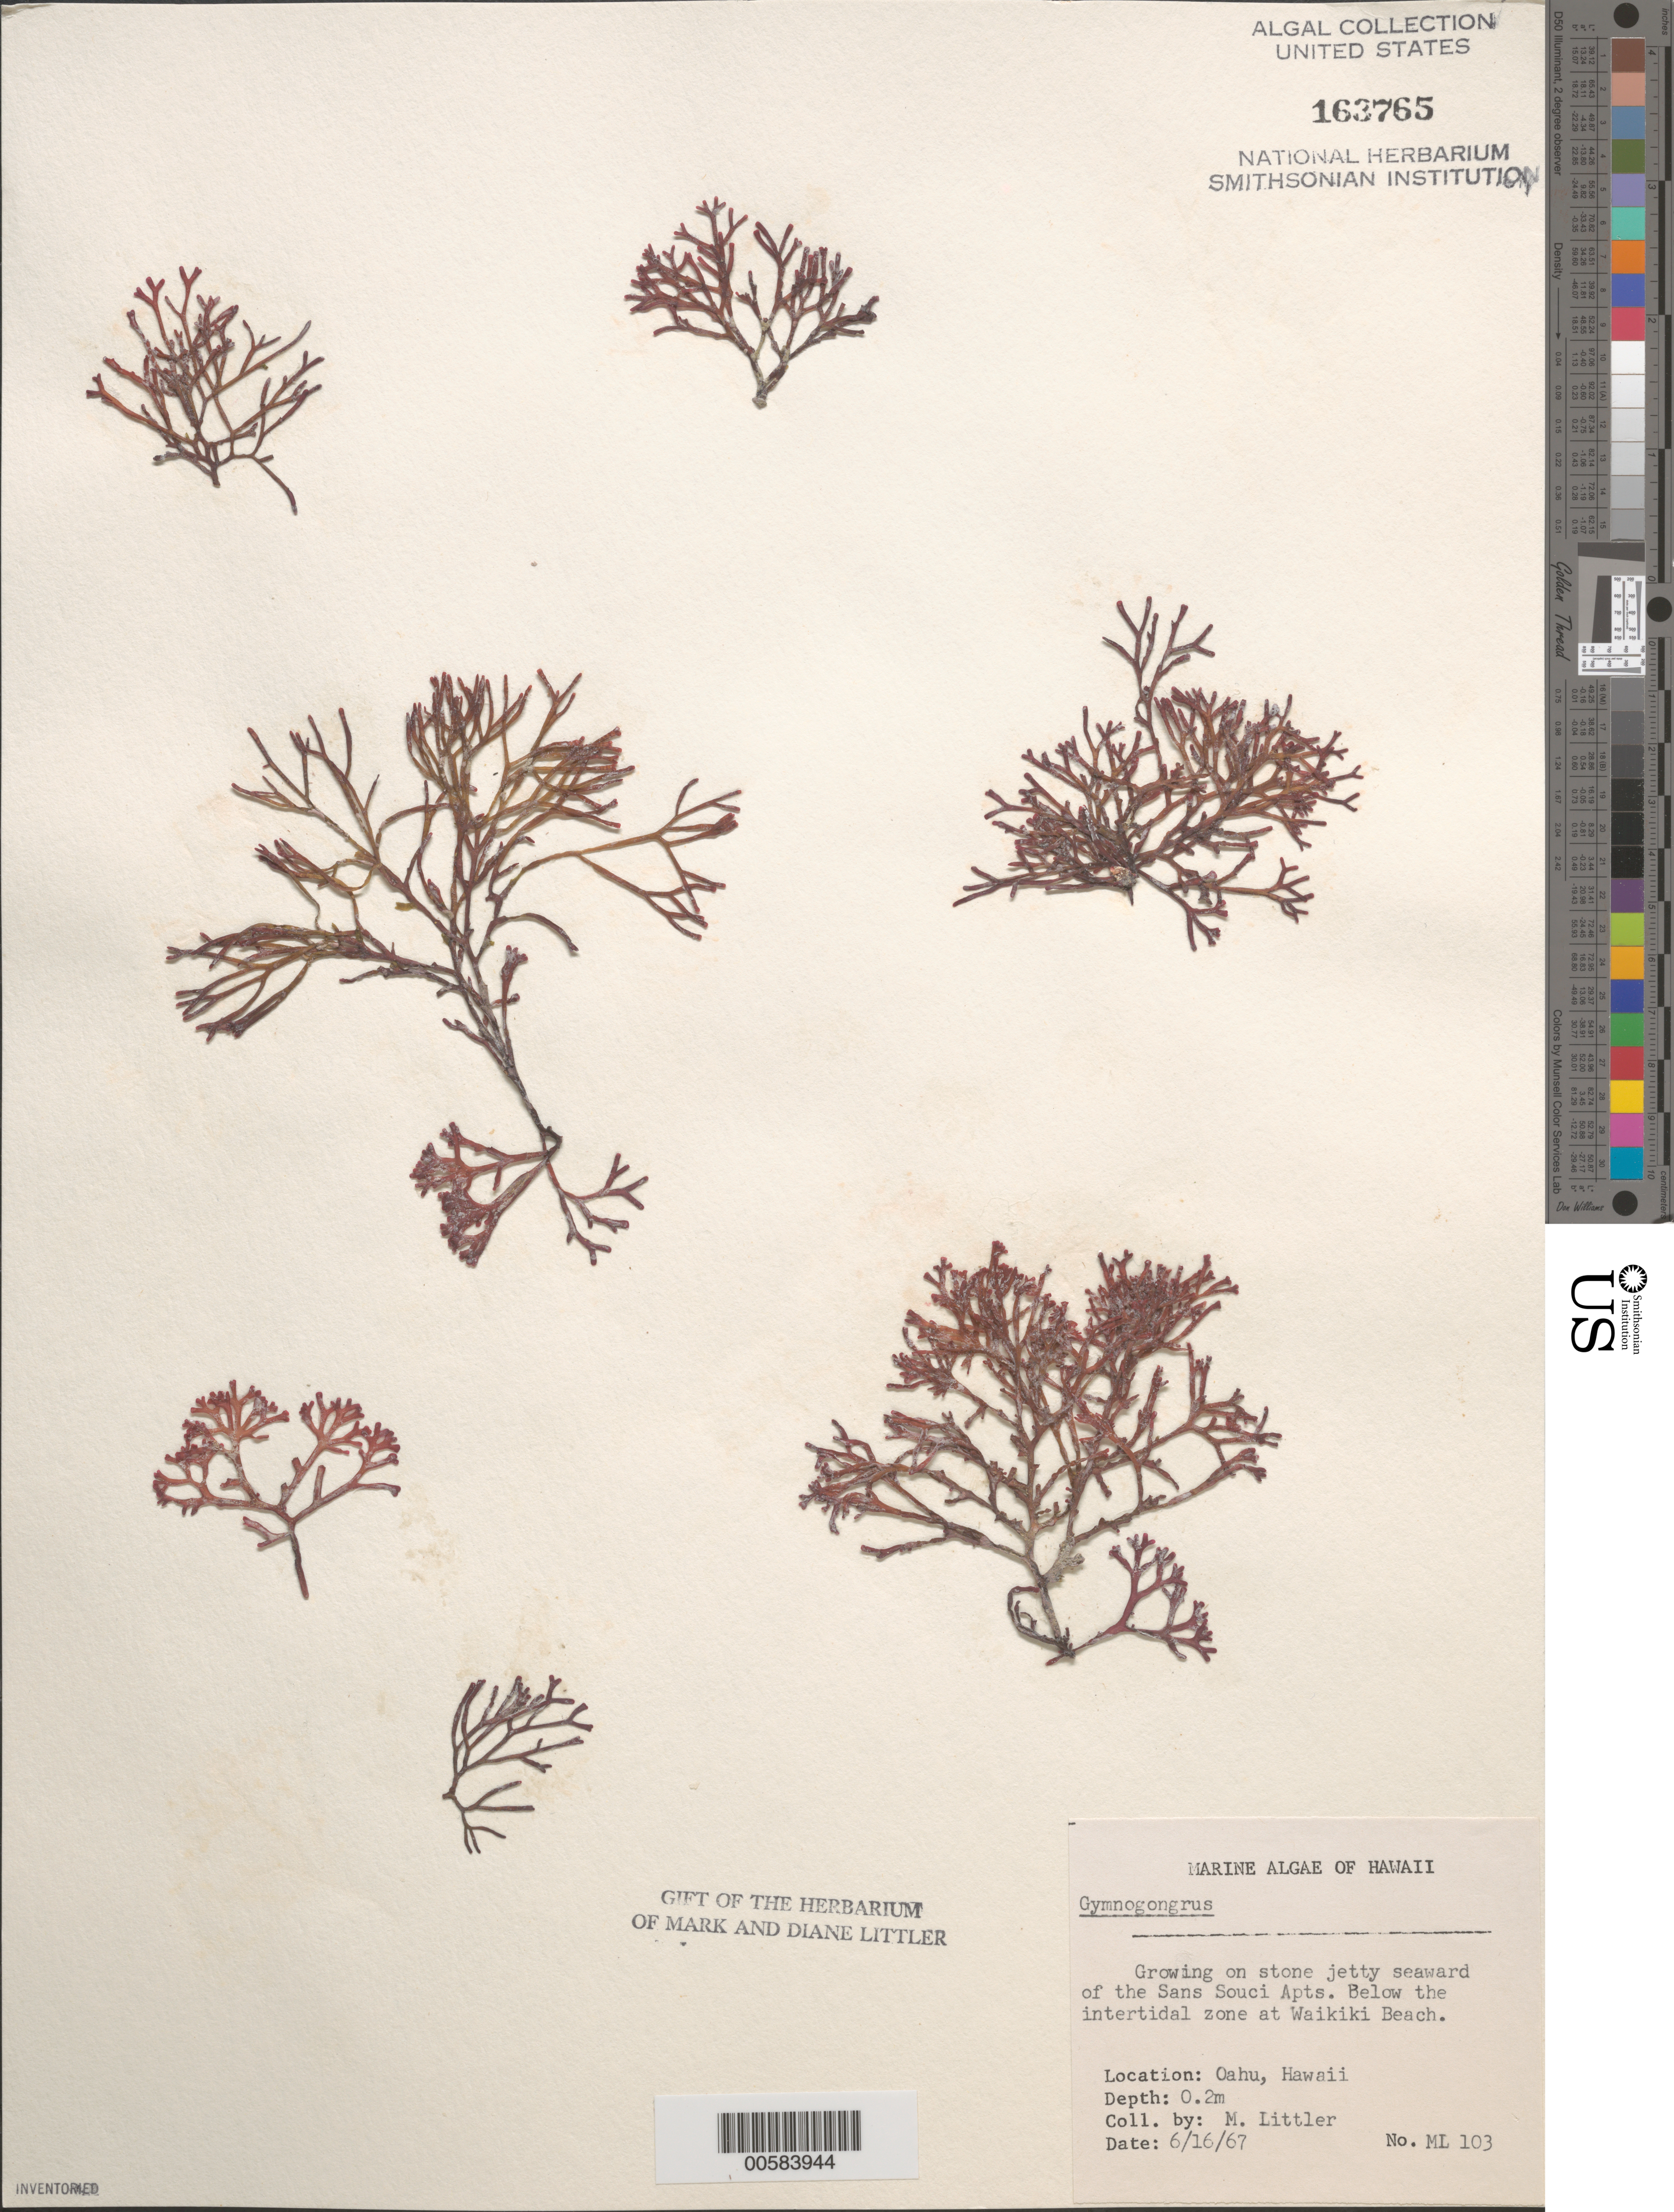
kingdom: Plantae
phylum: Rhodophyta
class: Florideophyceae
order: Gigartinales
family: Phyllophoraceae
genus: Gymnogongrus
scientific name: Gymnogongrus sp.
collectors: M. M. Littler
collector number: ML 103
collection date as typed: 16 Jun 1967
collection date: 1967-06-16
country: United States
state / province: Hawaii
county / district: Honolulu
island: Oahu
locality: Waikiki Beach near Sans Souci Apartments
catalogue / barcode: US 163765